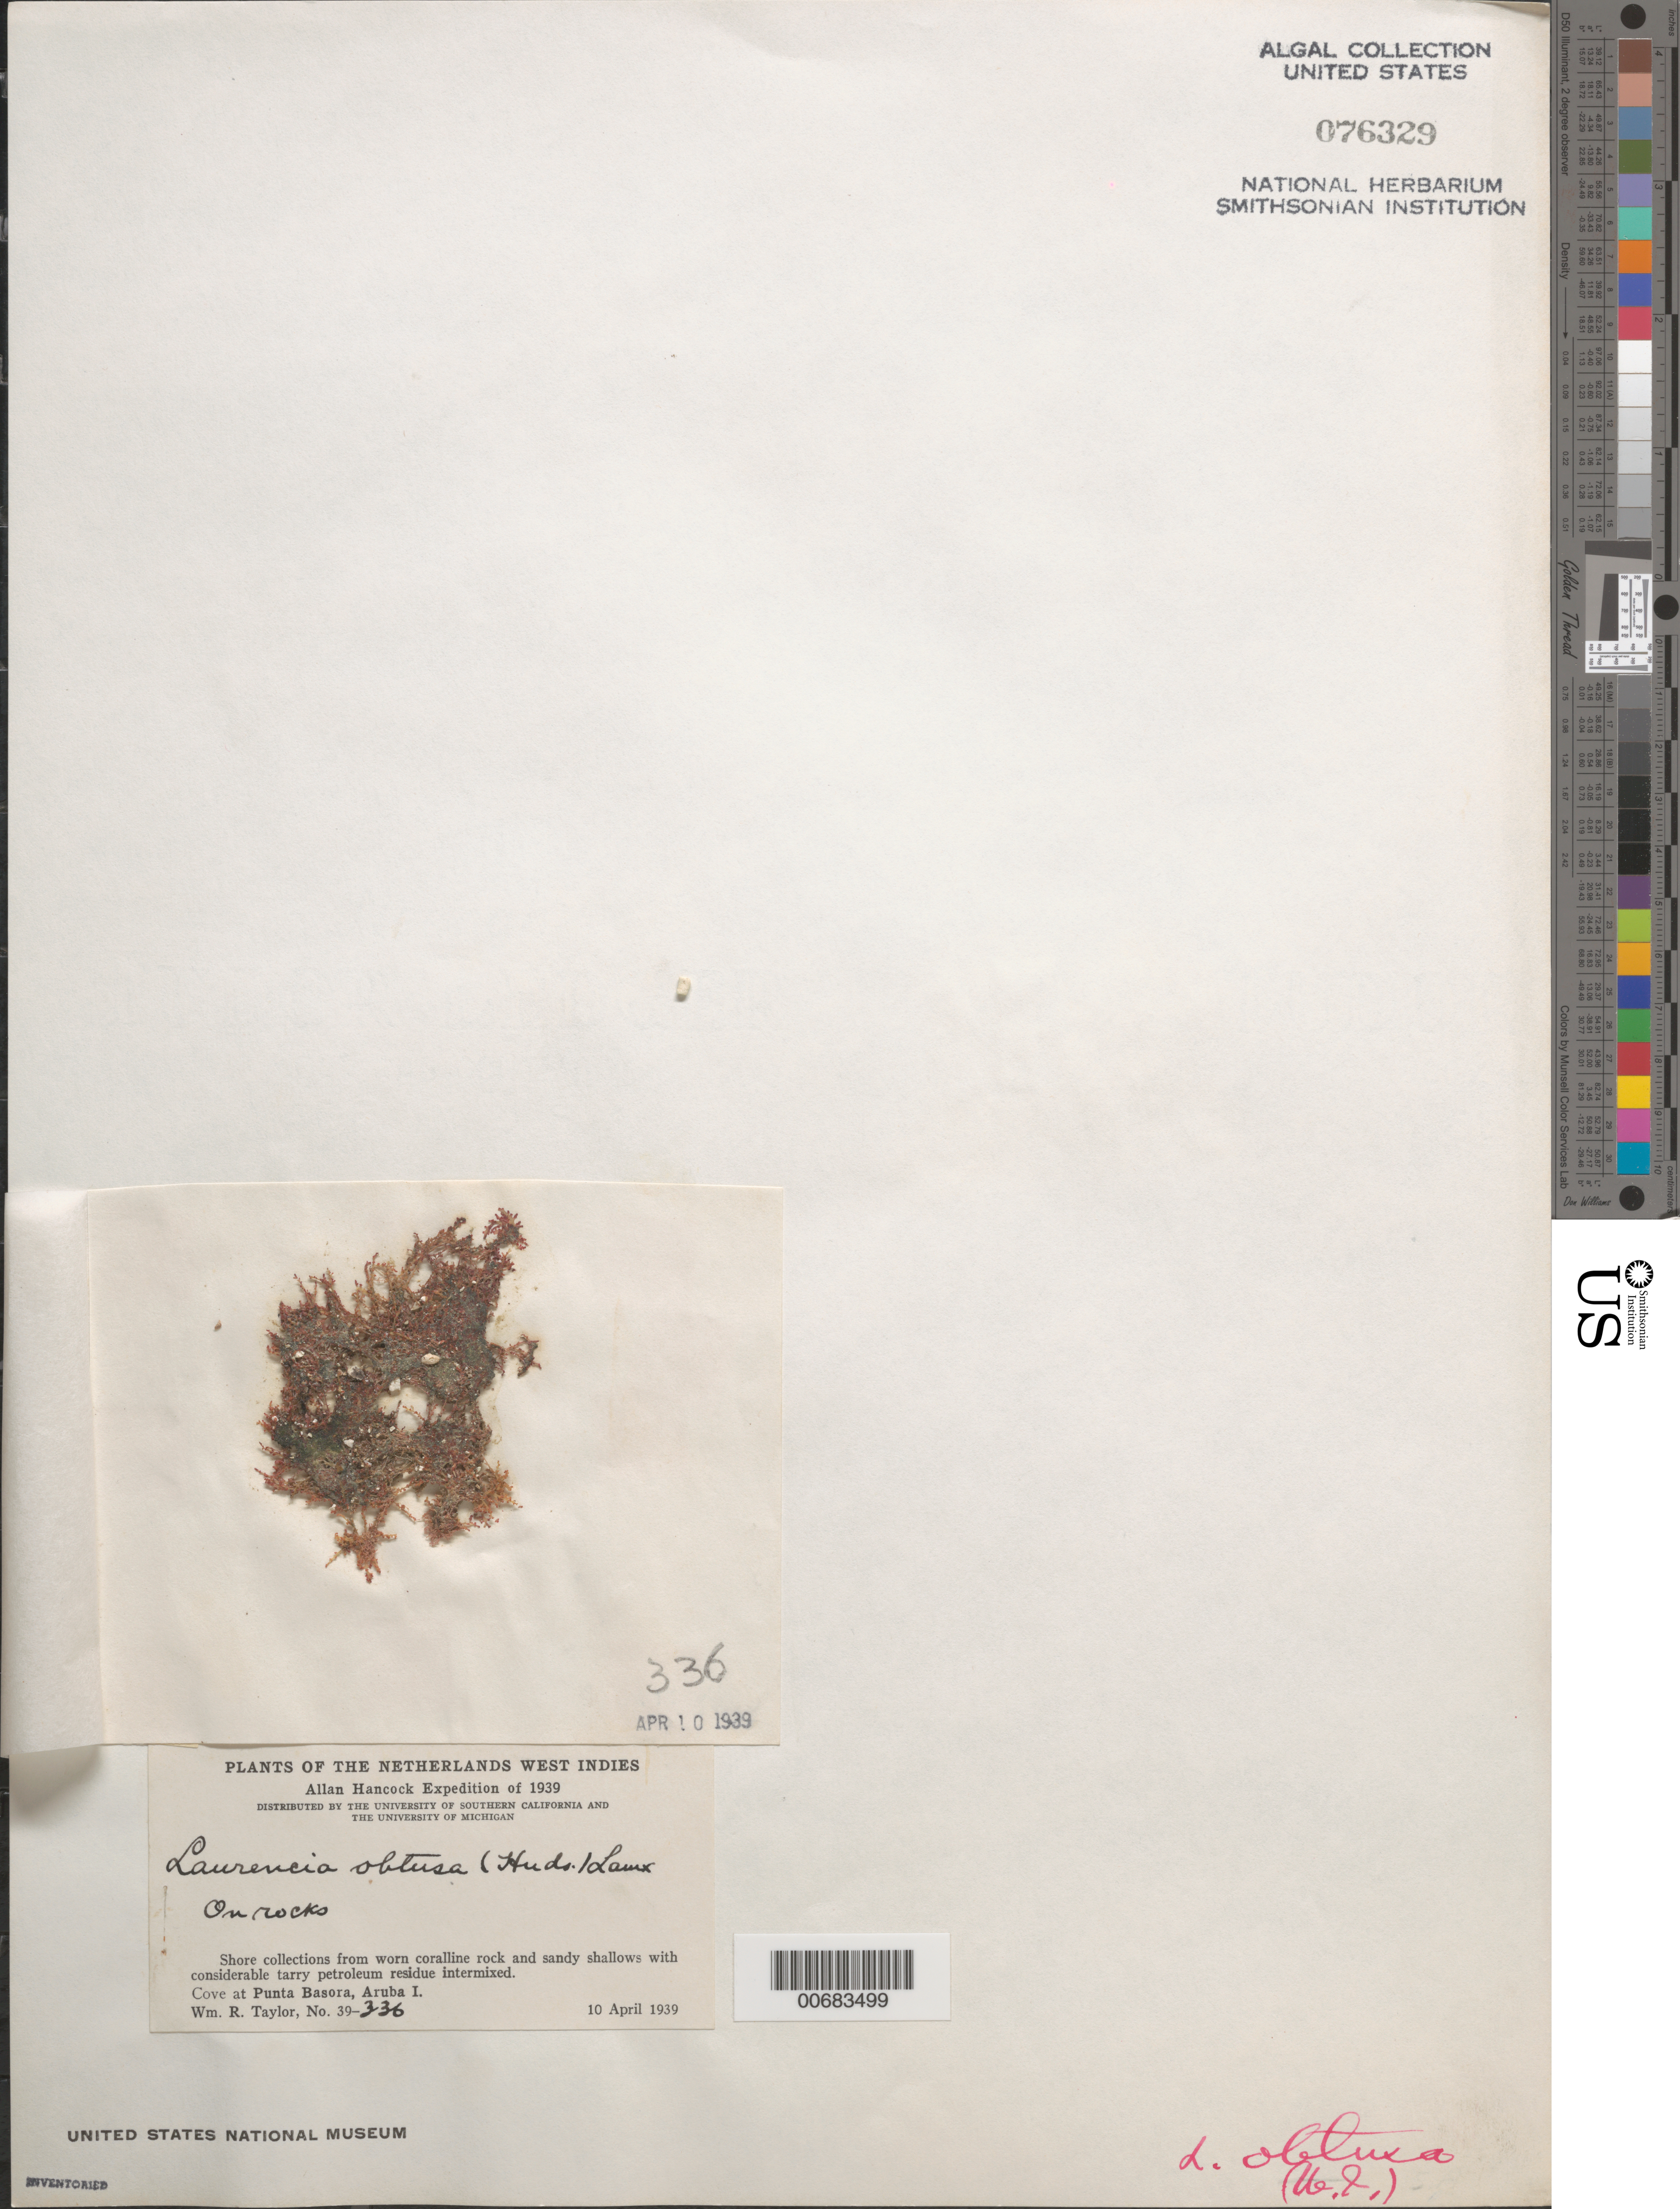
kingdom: Plantae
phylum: Rhodophyta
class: Florideophyceae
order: Ceramiales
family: Rhodomelaceae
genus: Laurencia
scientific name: Laurencia obtusa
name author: (Huds.) J.V.Lamouroux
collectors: W. R. Taylor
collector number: WRT 39-336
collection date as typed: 10 Apr 1939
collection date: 1939-04-10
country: Aruba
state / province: ABC Islands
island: Aruba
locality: Cove at Punta Basora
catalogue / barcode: US 76329